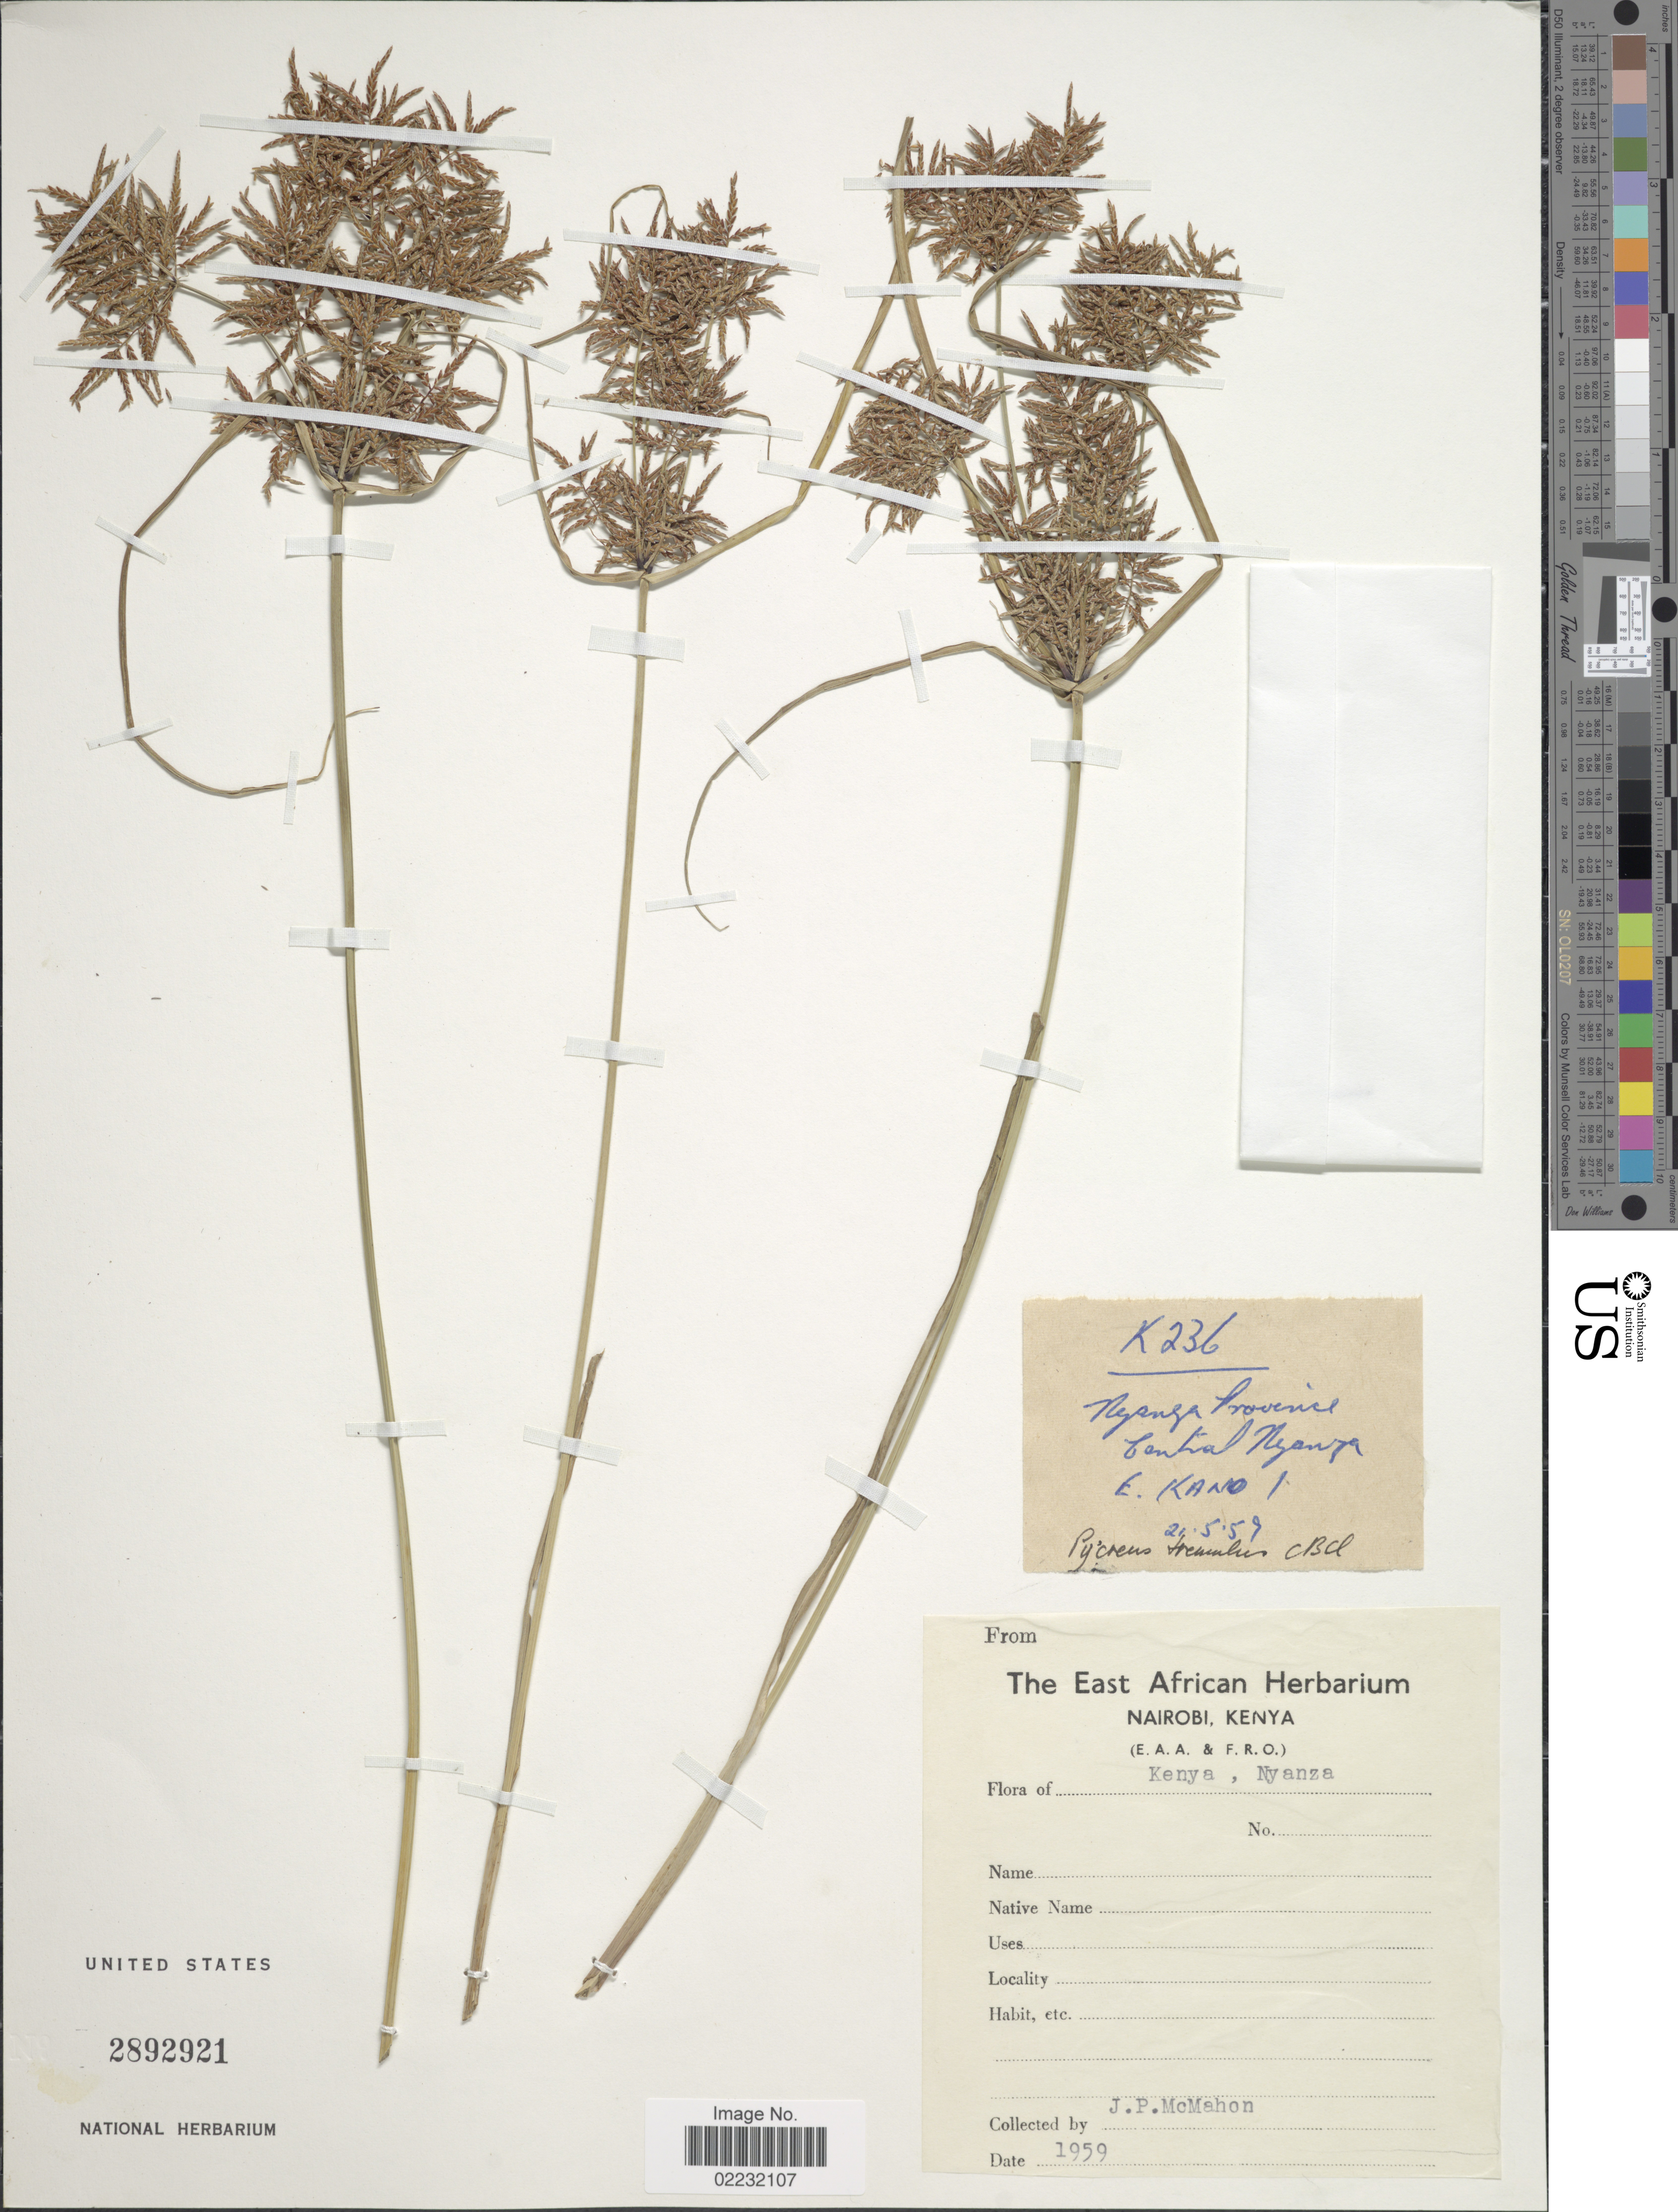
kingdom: Plantae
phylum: Tracheophyta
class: Liliopsida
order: Poales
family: Cyperaceae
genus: Cyperus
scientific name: Cyperus flavicomus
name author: Michx.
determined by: Strong, Mark T., (BOT), Smithsonian Institution - National Museum of Natural History (UNITED STATES)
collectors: J. Mcmahon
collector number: K236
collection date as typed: Transcribed d/m/y: 21/5/59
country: Kenya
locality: Kenya, Central Nyanza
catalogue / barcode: US 2892921